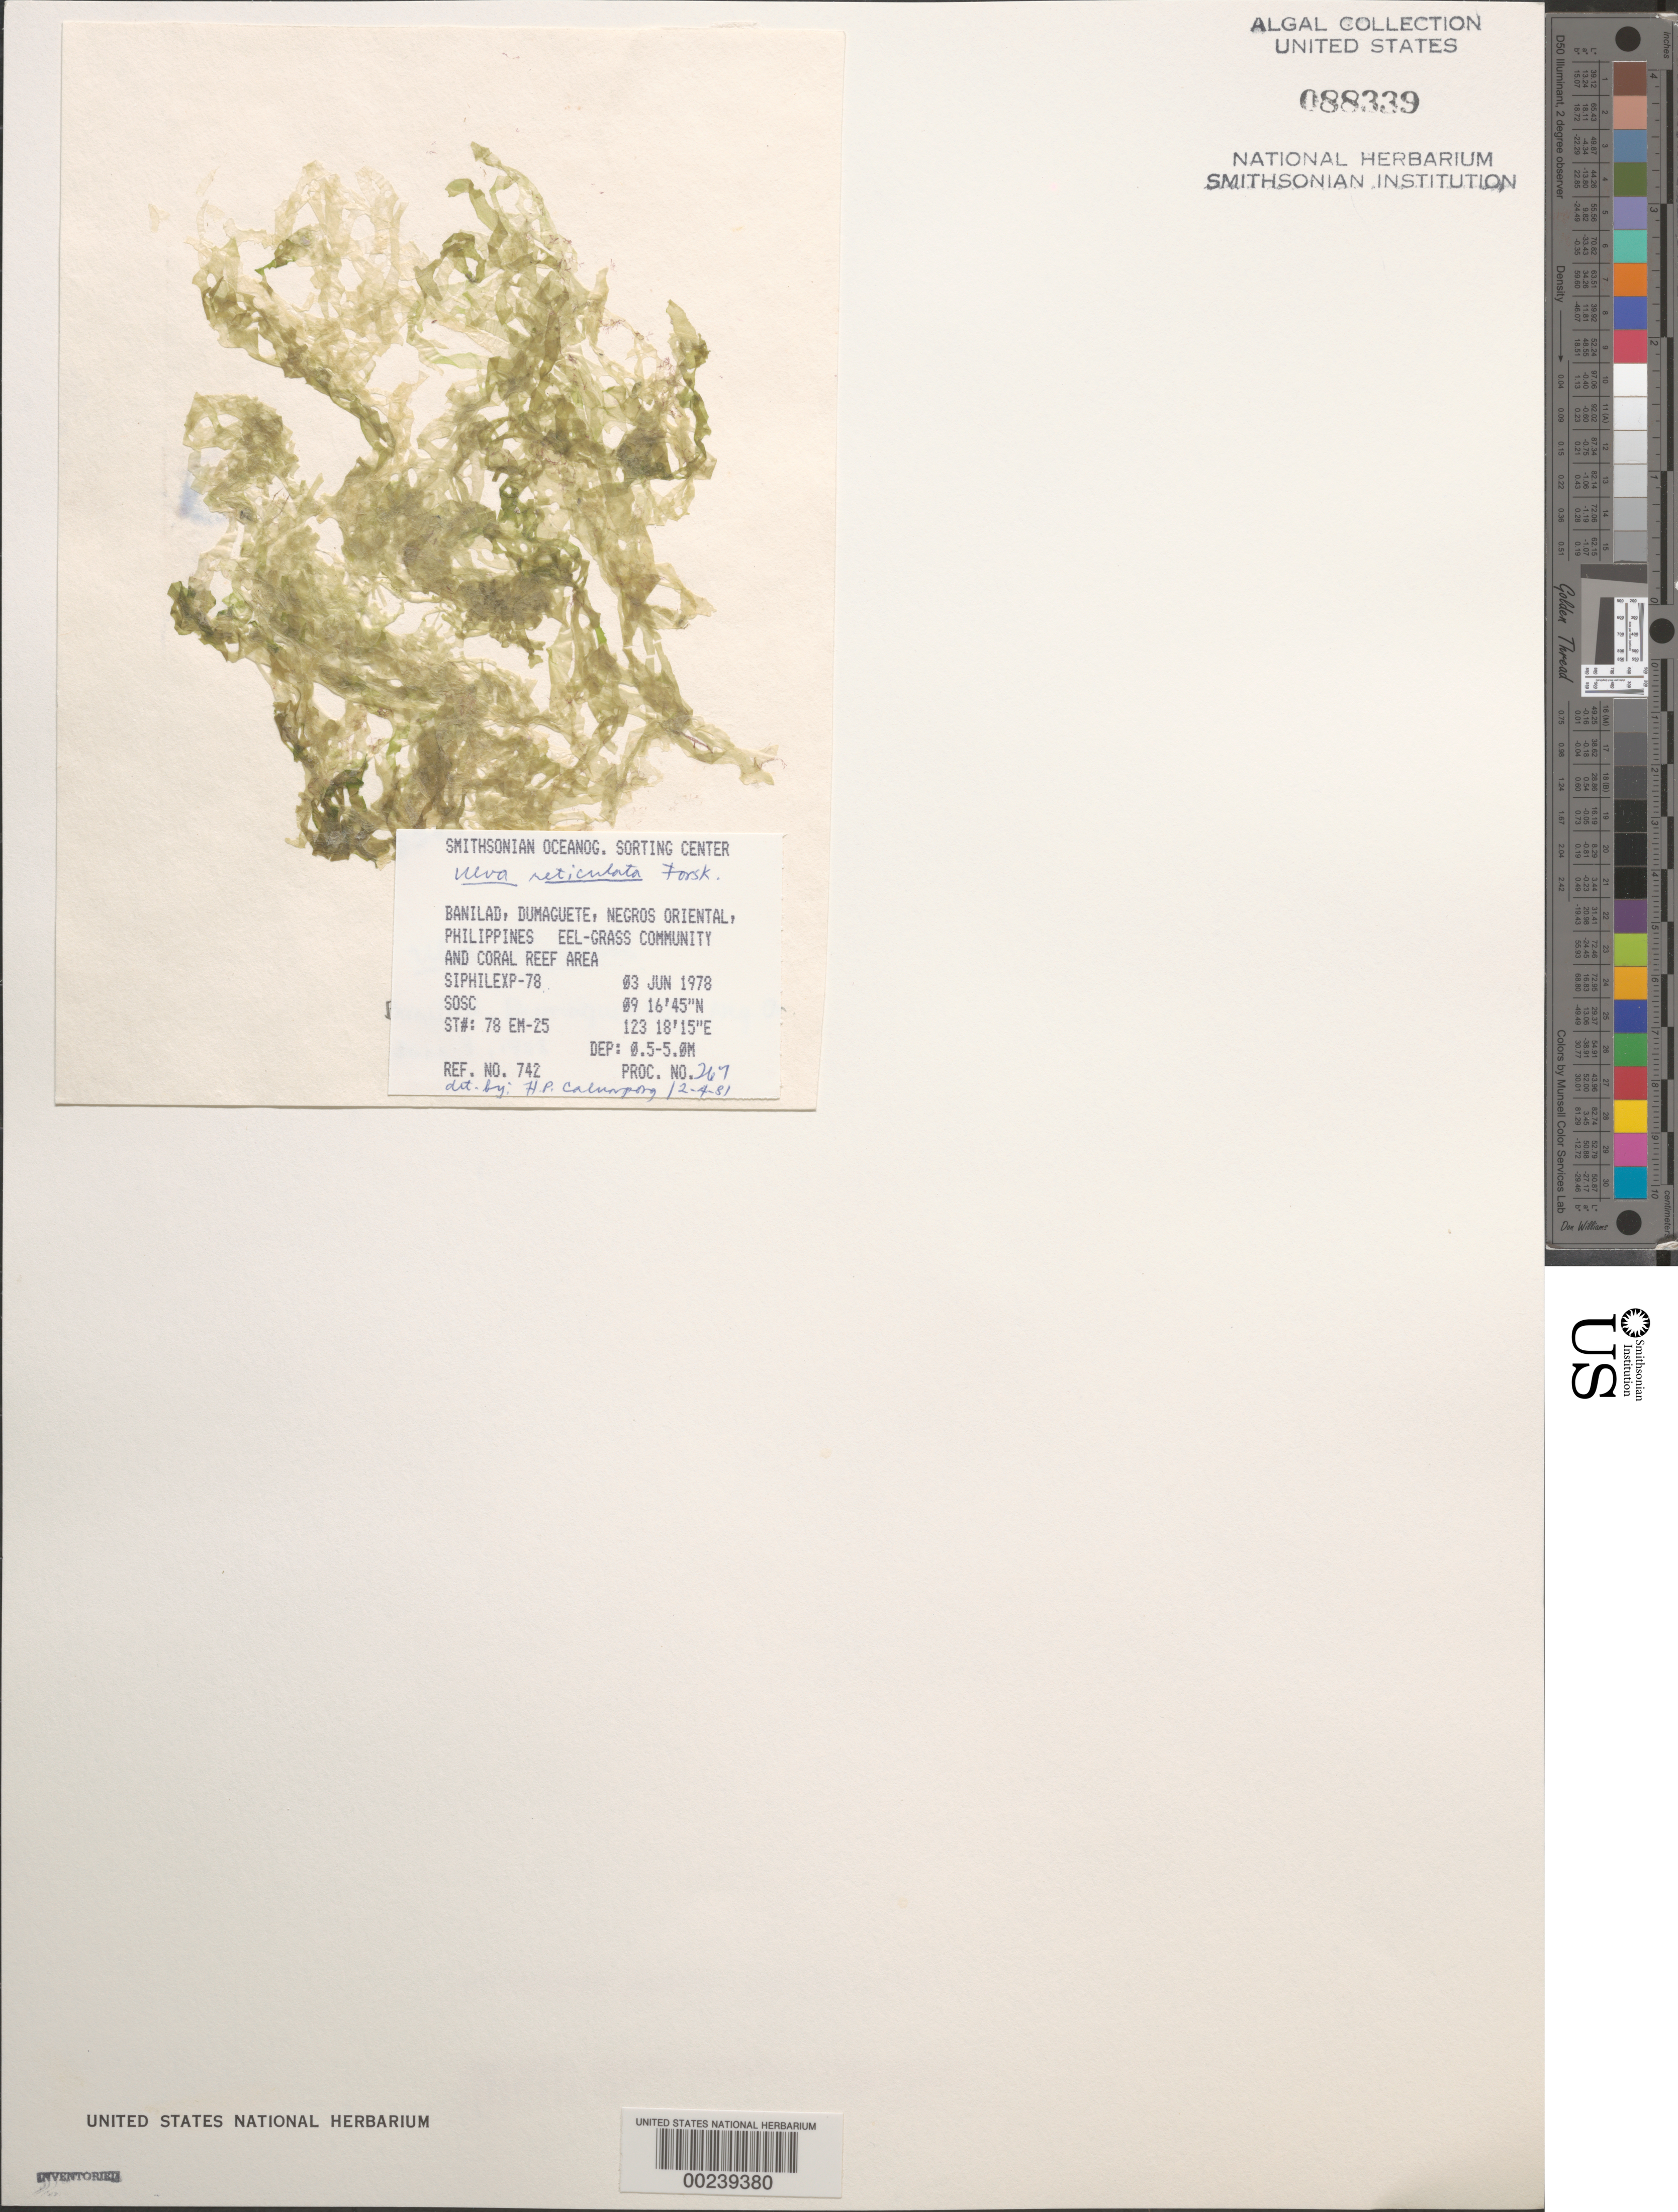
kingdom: Plantae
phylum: Chlorophyta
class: Ulvophyceae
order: Ulvales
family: Ulvaceae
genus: Ulva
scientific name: Ulva reticulata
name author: Forssk.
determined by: Calumpong, H. P.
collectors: SOSC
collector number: Station 78 Em-25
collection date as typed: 03 Jun 1978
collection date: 1978-06-03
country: Philippines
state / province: Central Visayas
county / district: Negros Oriental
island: Negros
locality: Banilad, Dumaguete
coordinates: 09 16'45"N, 123 18'15"E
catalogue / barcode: US 88339